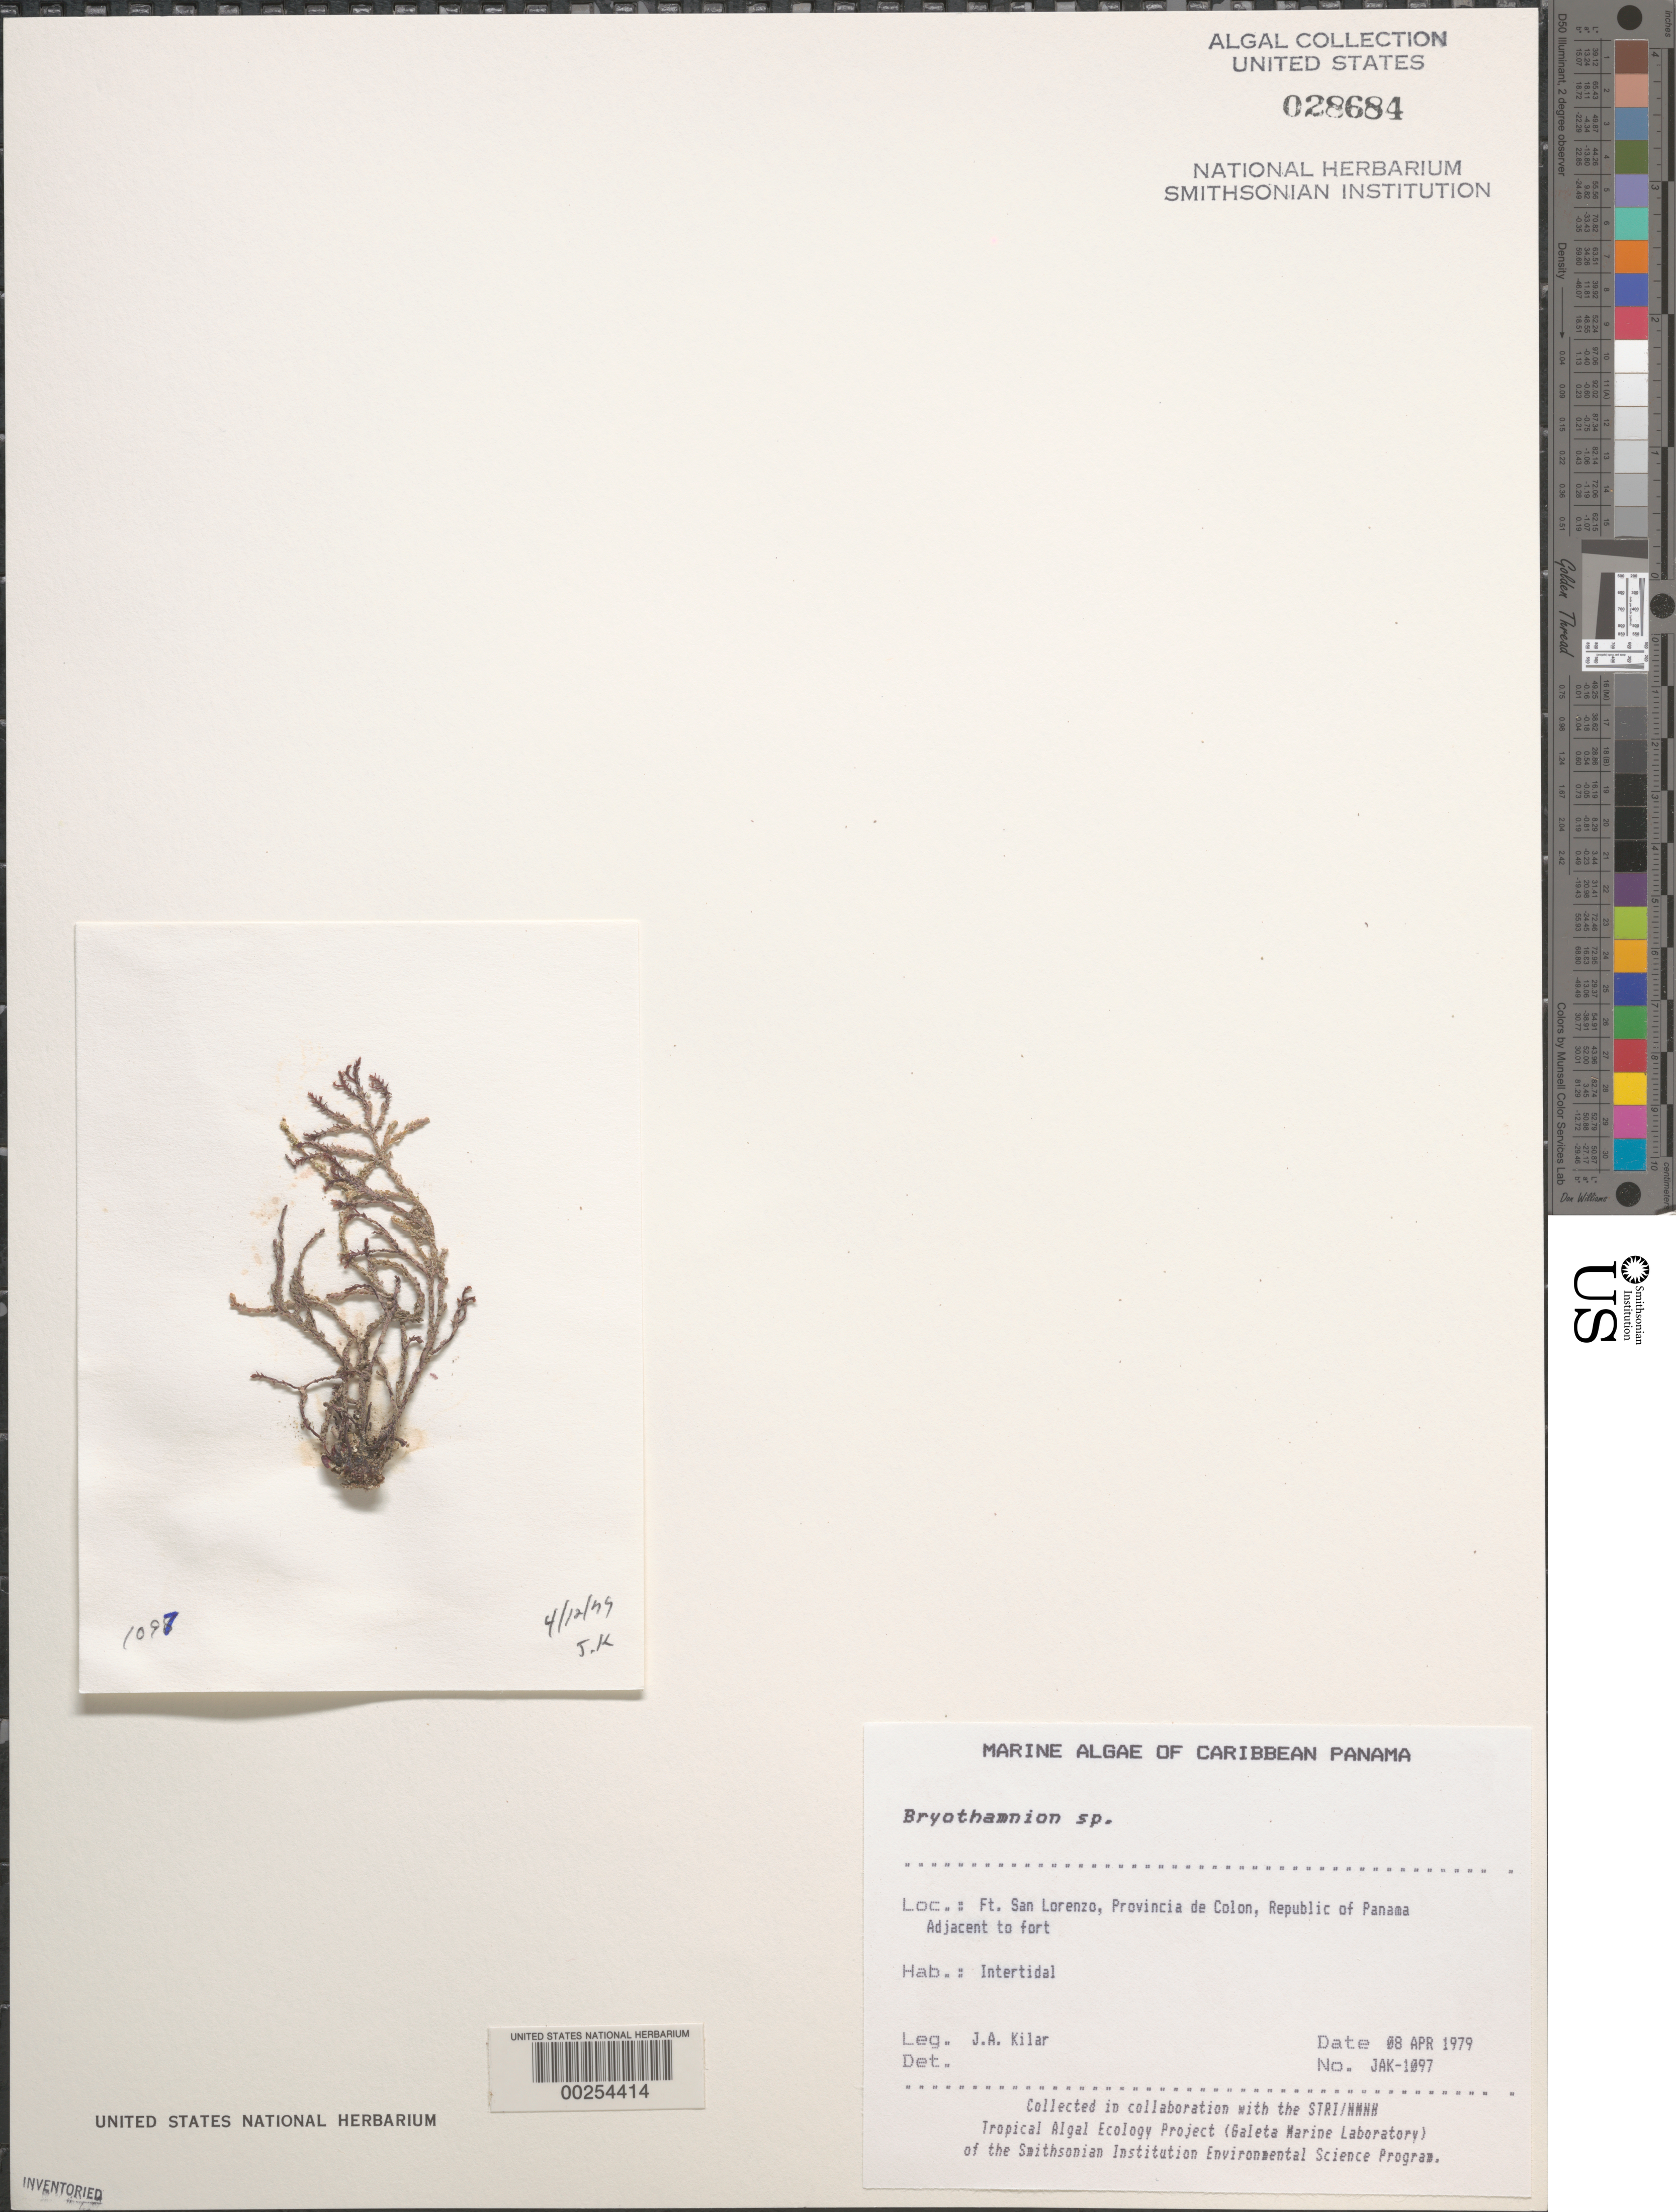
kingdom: Plantae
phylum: Rhodophyta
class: Florideophyceae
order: Ceramiales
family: Rhodomelaceae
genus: Bryothamnion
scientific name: Bryothamnion sp.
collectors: J. A. Kilar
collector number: JAK-1097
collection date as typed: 08 Apr 1979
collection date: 1979-04-08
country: Panama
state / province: Colón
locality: Fort San Lorenzo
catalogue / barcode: US 28684